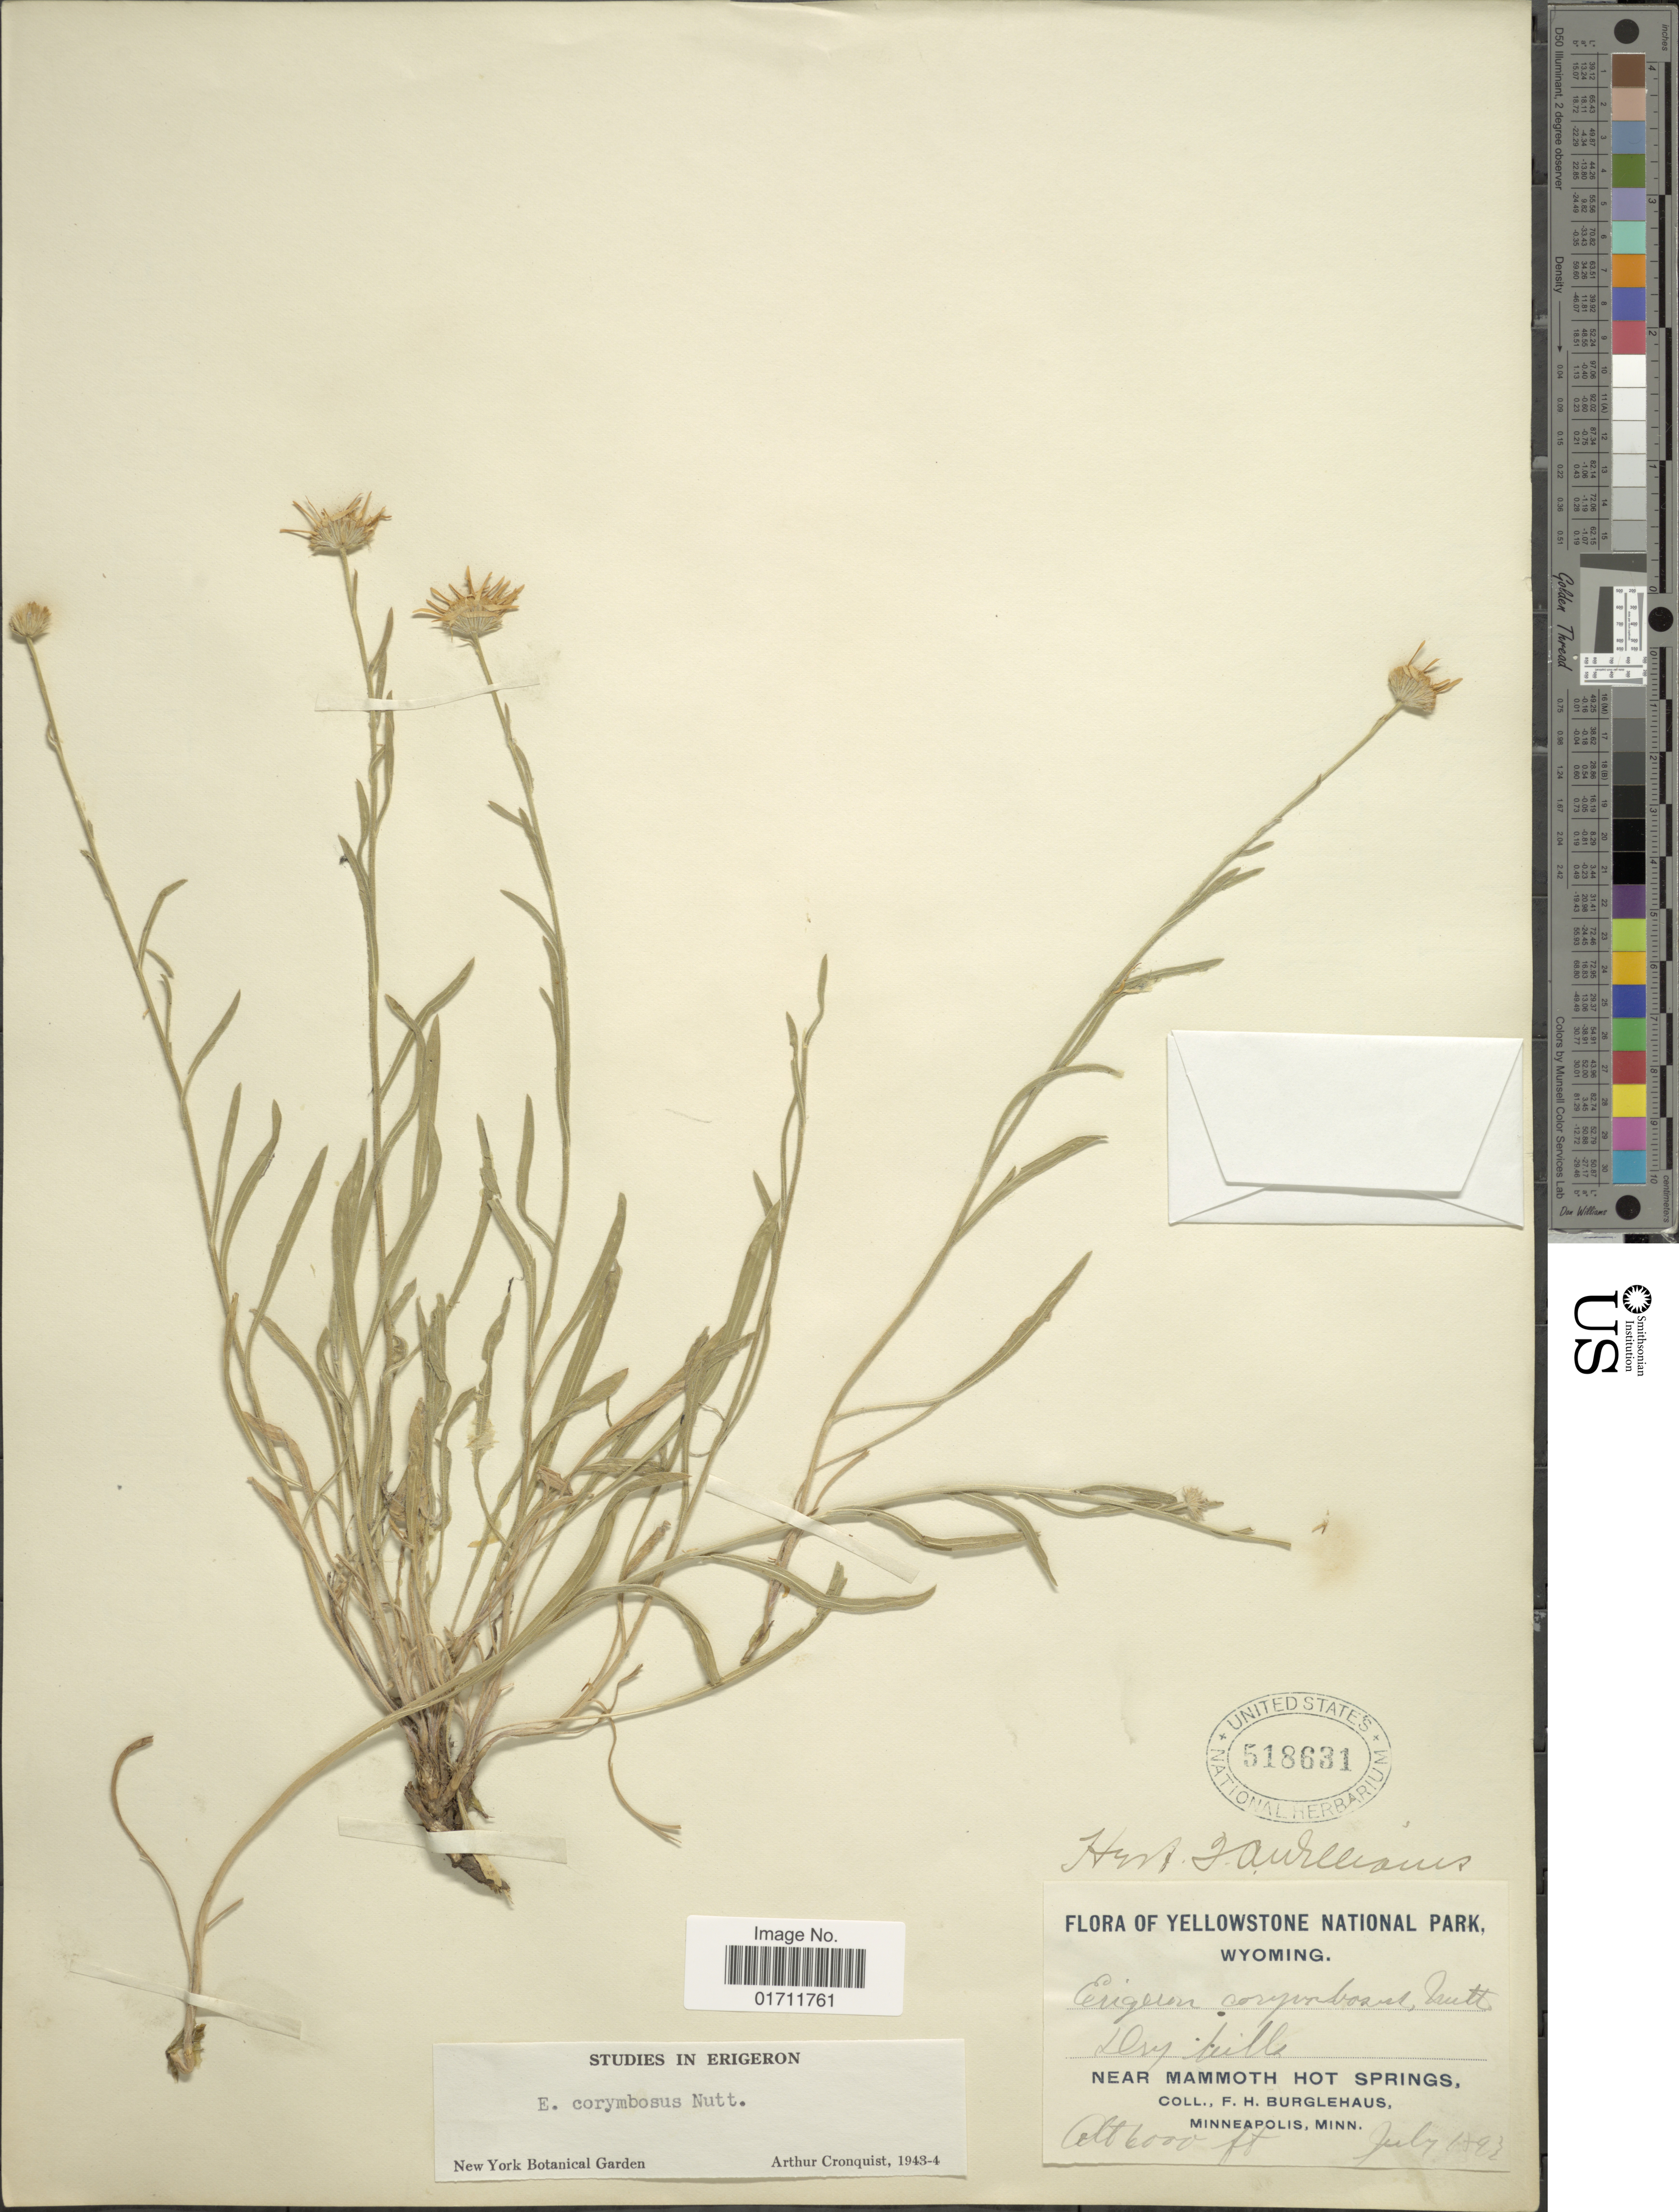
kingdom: Plantae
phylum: Tracheophyta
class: Magnoliopsida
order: Asterales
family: Asteraceae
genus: Erigeron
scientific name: Erigeron corymbosus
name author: Nutt.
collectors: F. Burglehaus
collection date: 1893-07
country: United States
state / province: Wyoming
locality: Yellowstone National Park, Dry hills, Near Mammoth Hot Springs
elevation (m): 1829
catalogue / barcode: US 518631